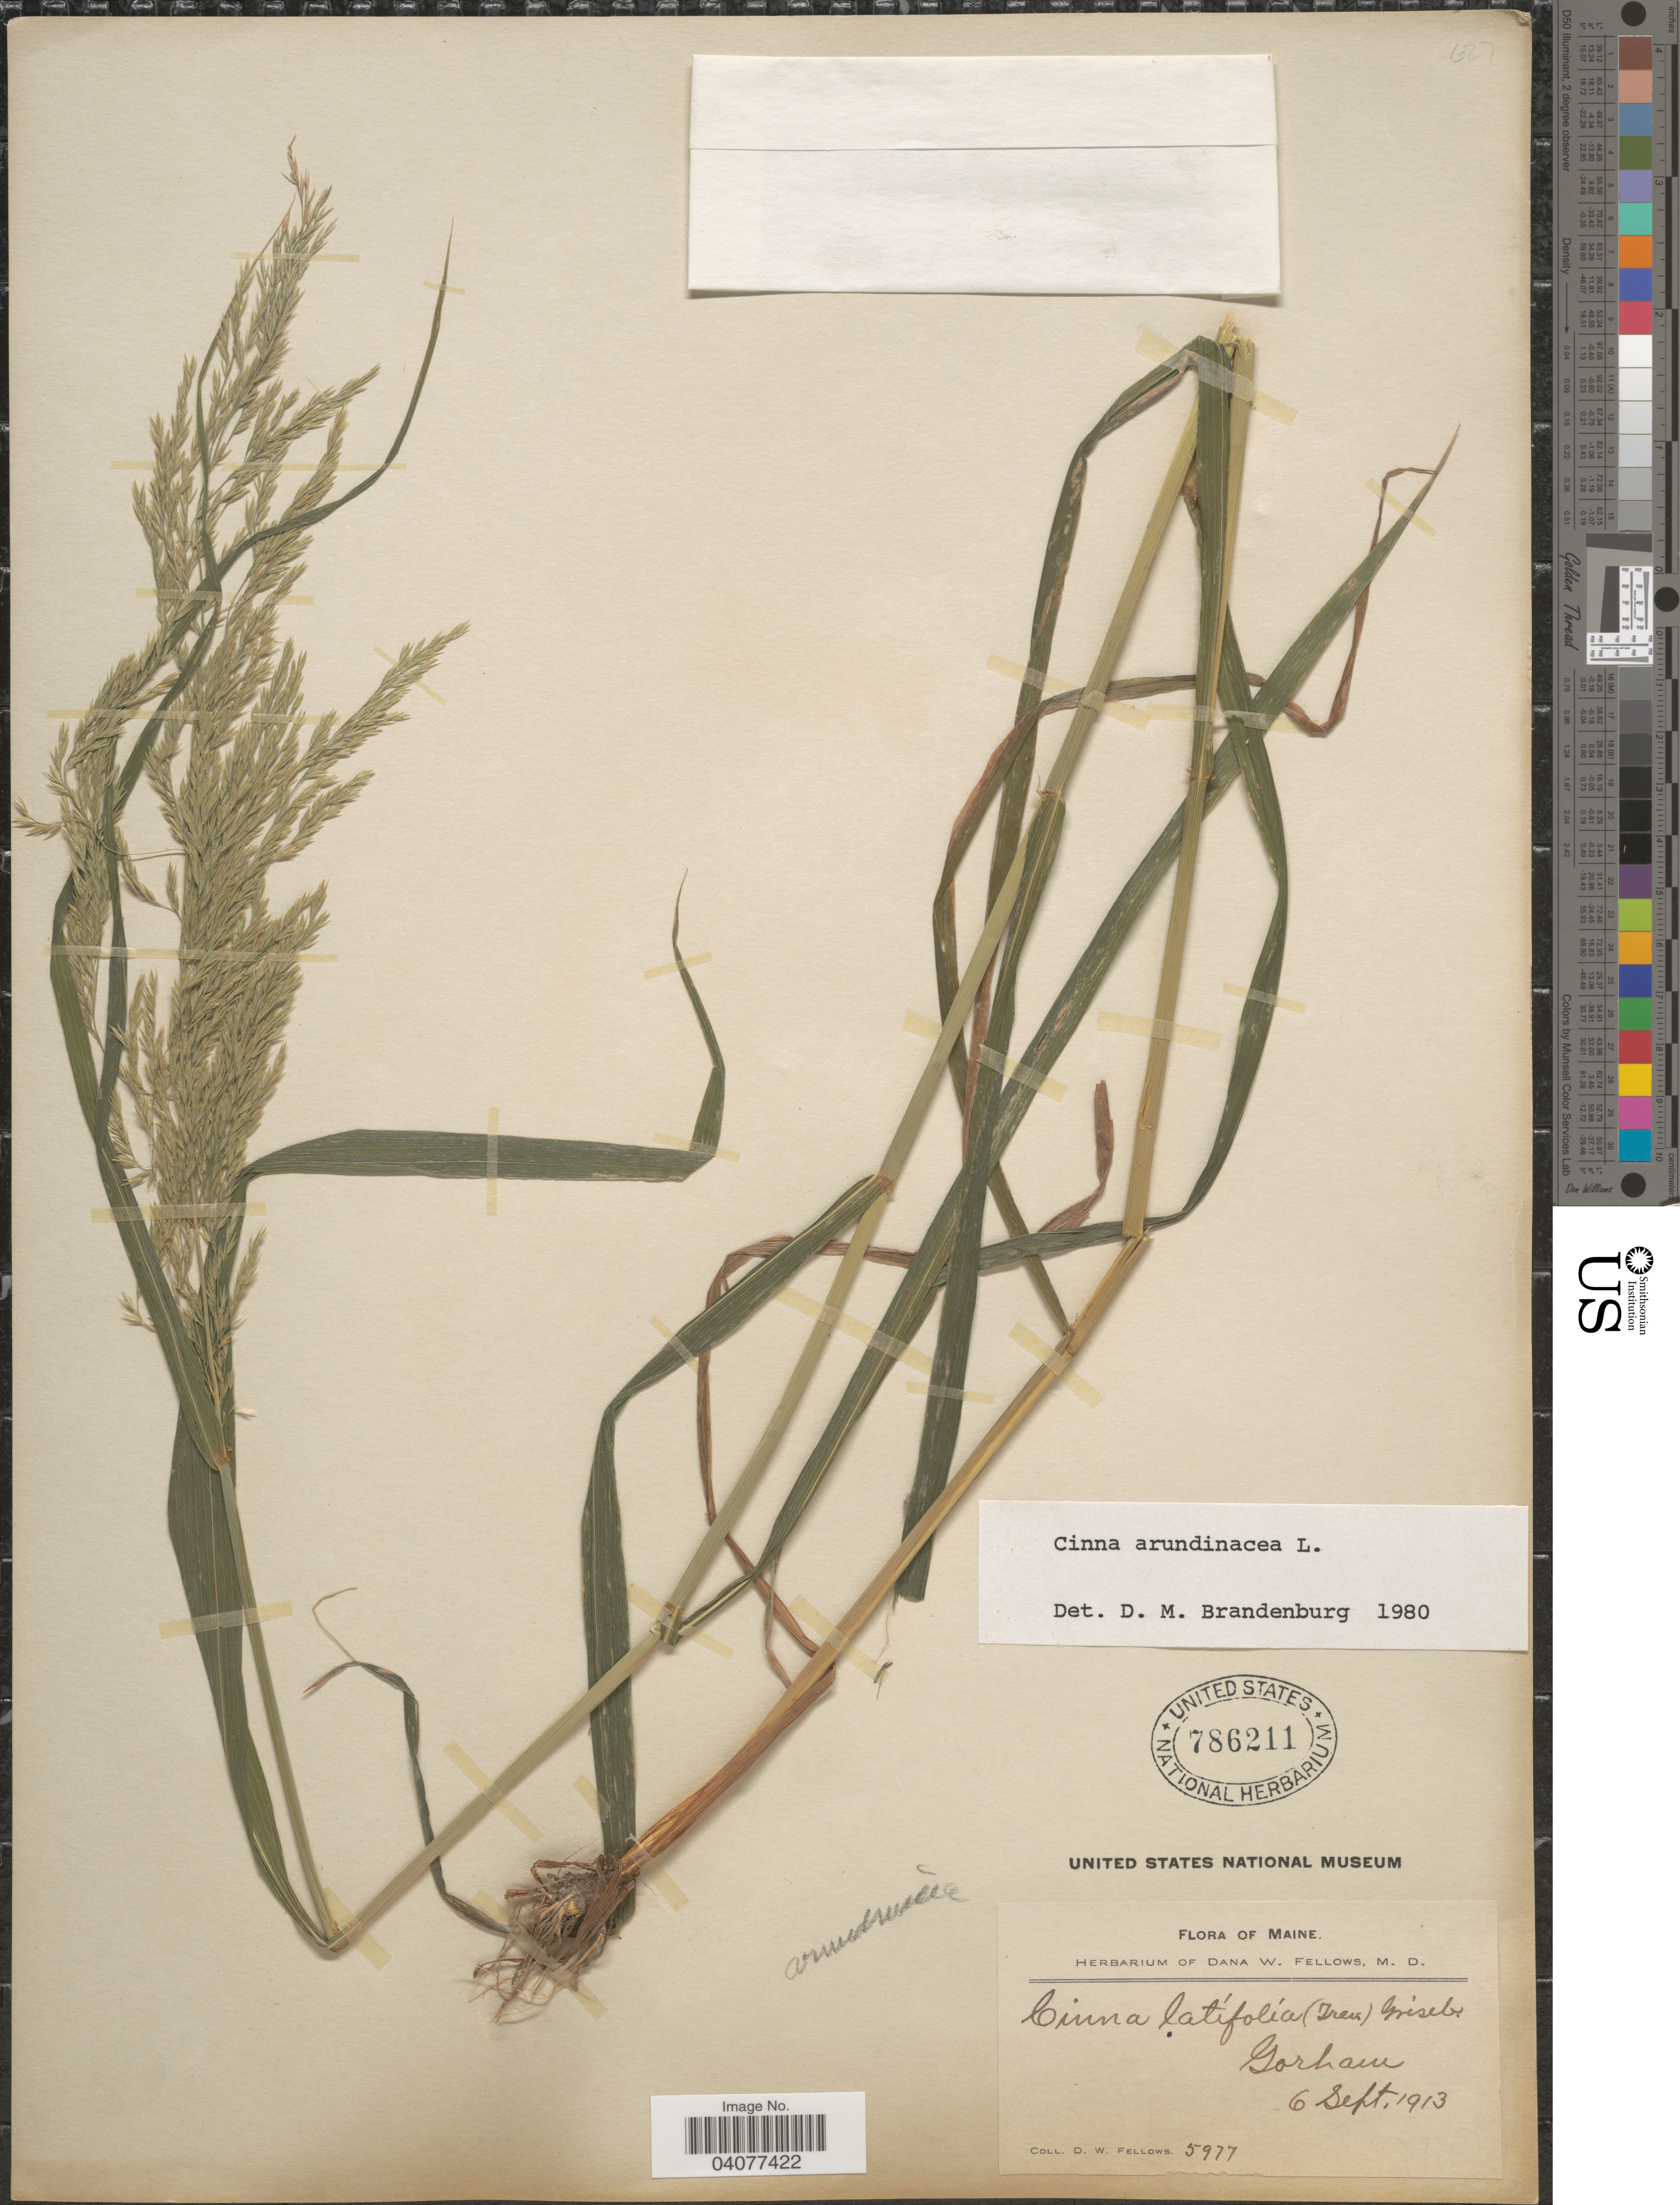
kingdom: Plantae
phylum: Tracheophyta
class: Liliopsida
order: Poales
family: Poaceae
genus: Cinna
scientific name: Cinna arundinacea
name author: L.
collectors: D. W. Fellows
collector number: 5977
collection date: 1913-09-06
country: United States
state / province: Maine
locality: Gorham.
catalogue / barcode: US 786211